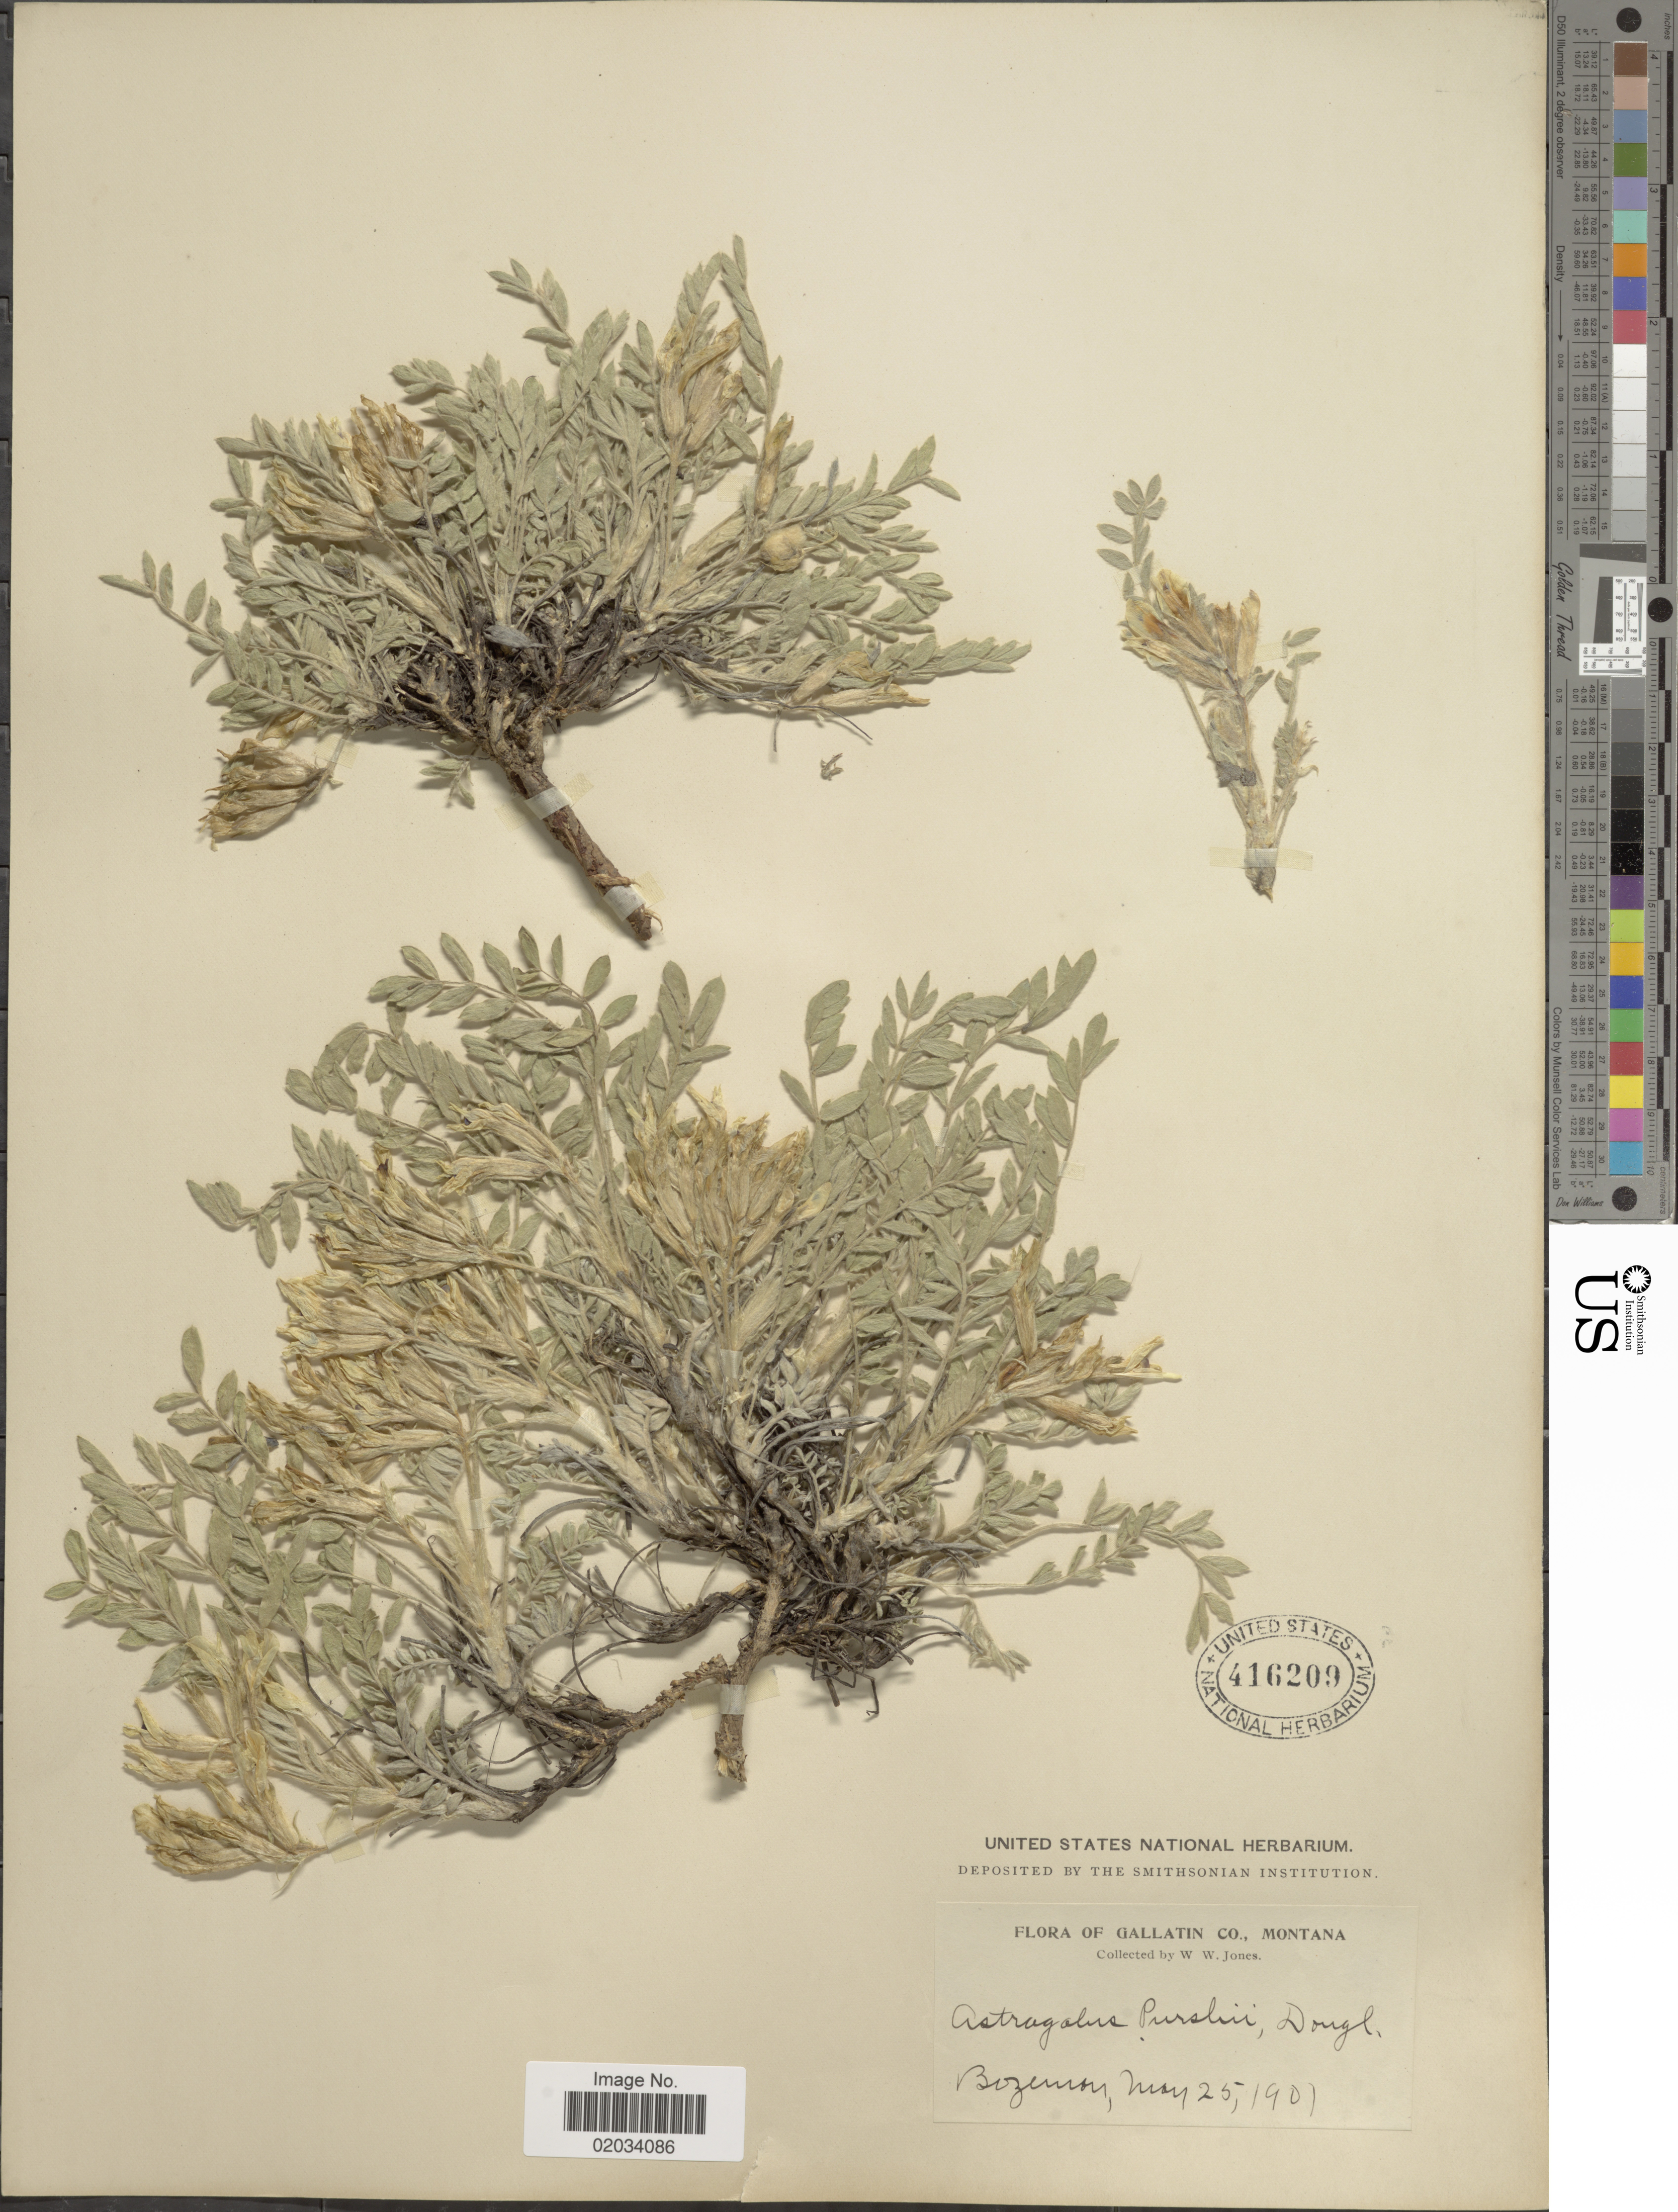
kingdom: Plantae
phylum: Tracheophyta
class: Magnoliopsida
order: Fabales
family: Fabaceae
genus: Astragalus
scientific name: Astragalus purshii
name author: Douglas ex Hook.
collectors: W. W. Jones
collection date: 1901-05-25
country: United States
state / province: Montana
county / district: Gallatin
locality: Bozeman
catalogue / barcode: US 416209